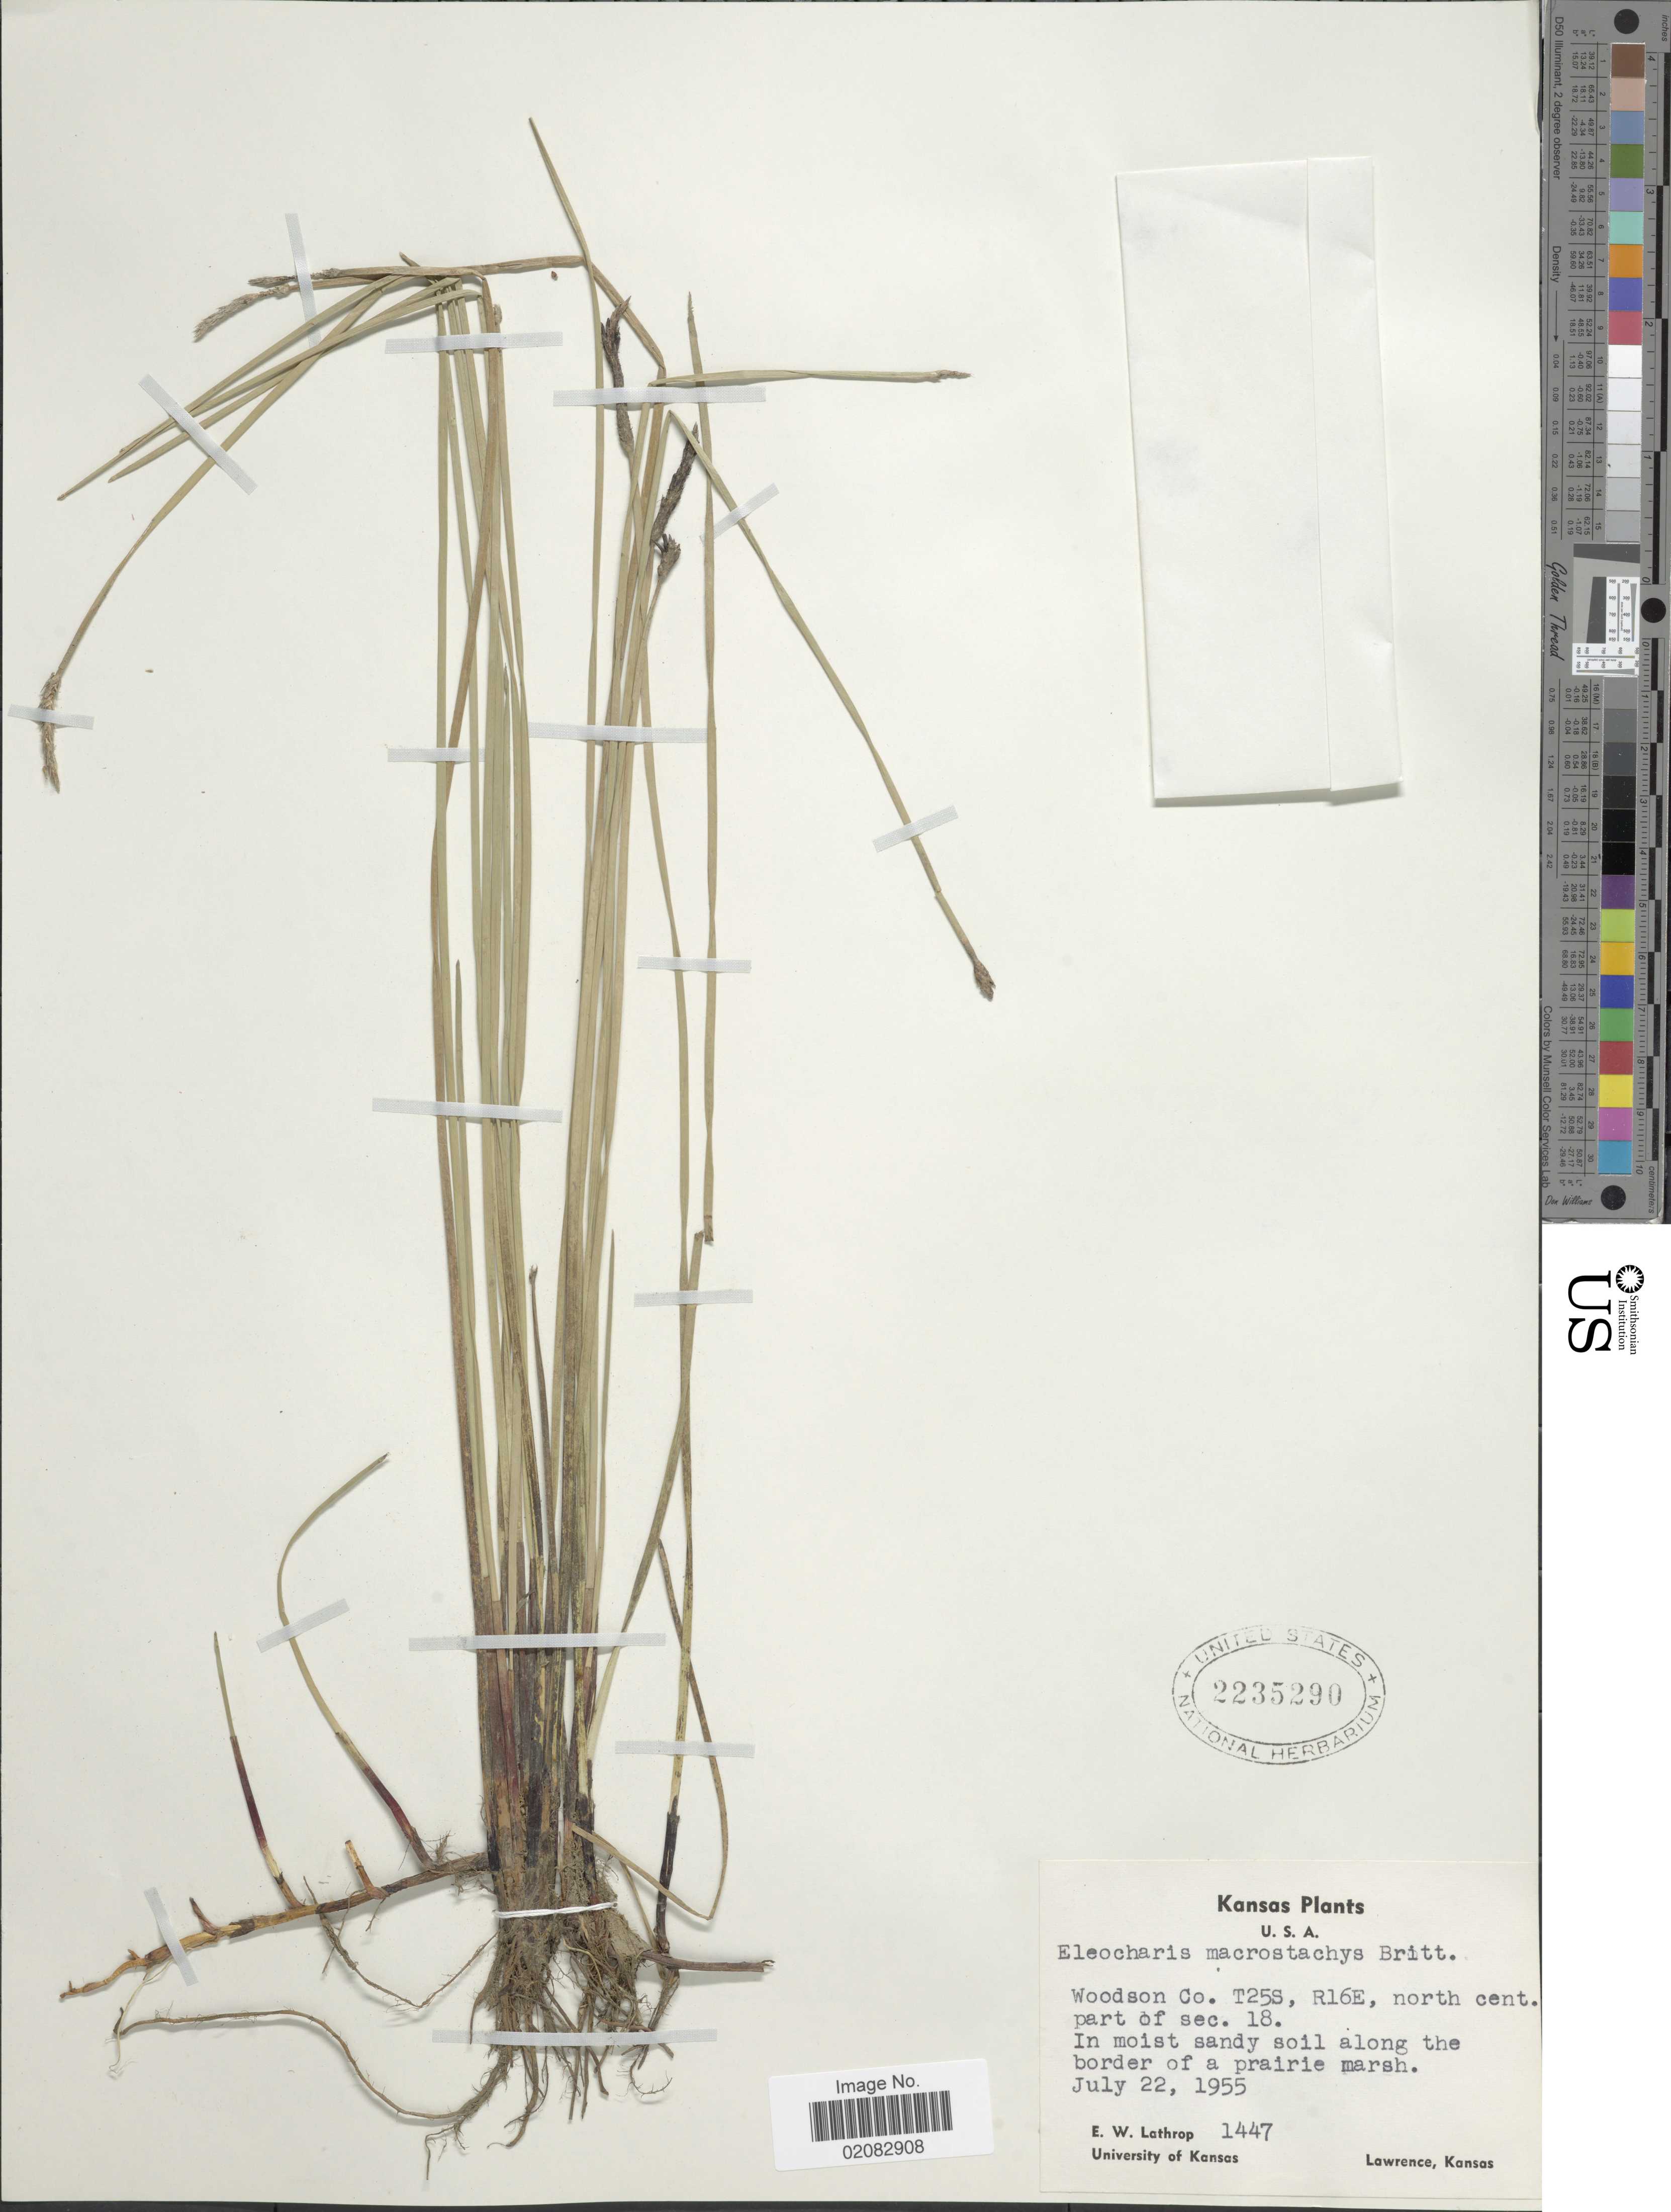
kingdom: Plantae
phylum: Tracheophyta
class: Liliopsida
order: Poales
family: Cyperaceae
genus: Eleocharis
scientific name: Eleocharis macrostachya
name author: Britton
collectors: E. W. Lathrop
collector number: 1447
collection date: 1955-07-22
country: United States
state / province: Kansas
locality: Woodson Co. T25S, R16E, north cent. part of sec. 18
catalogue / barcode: US 2235290